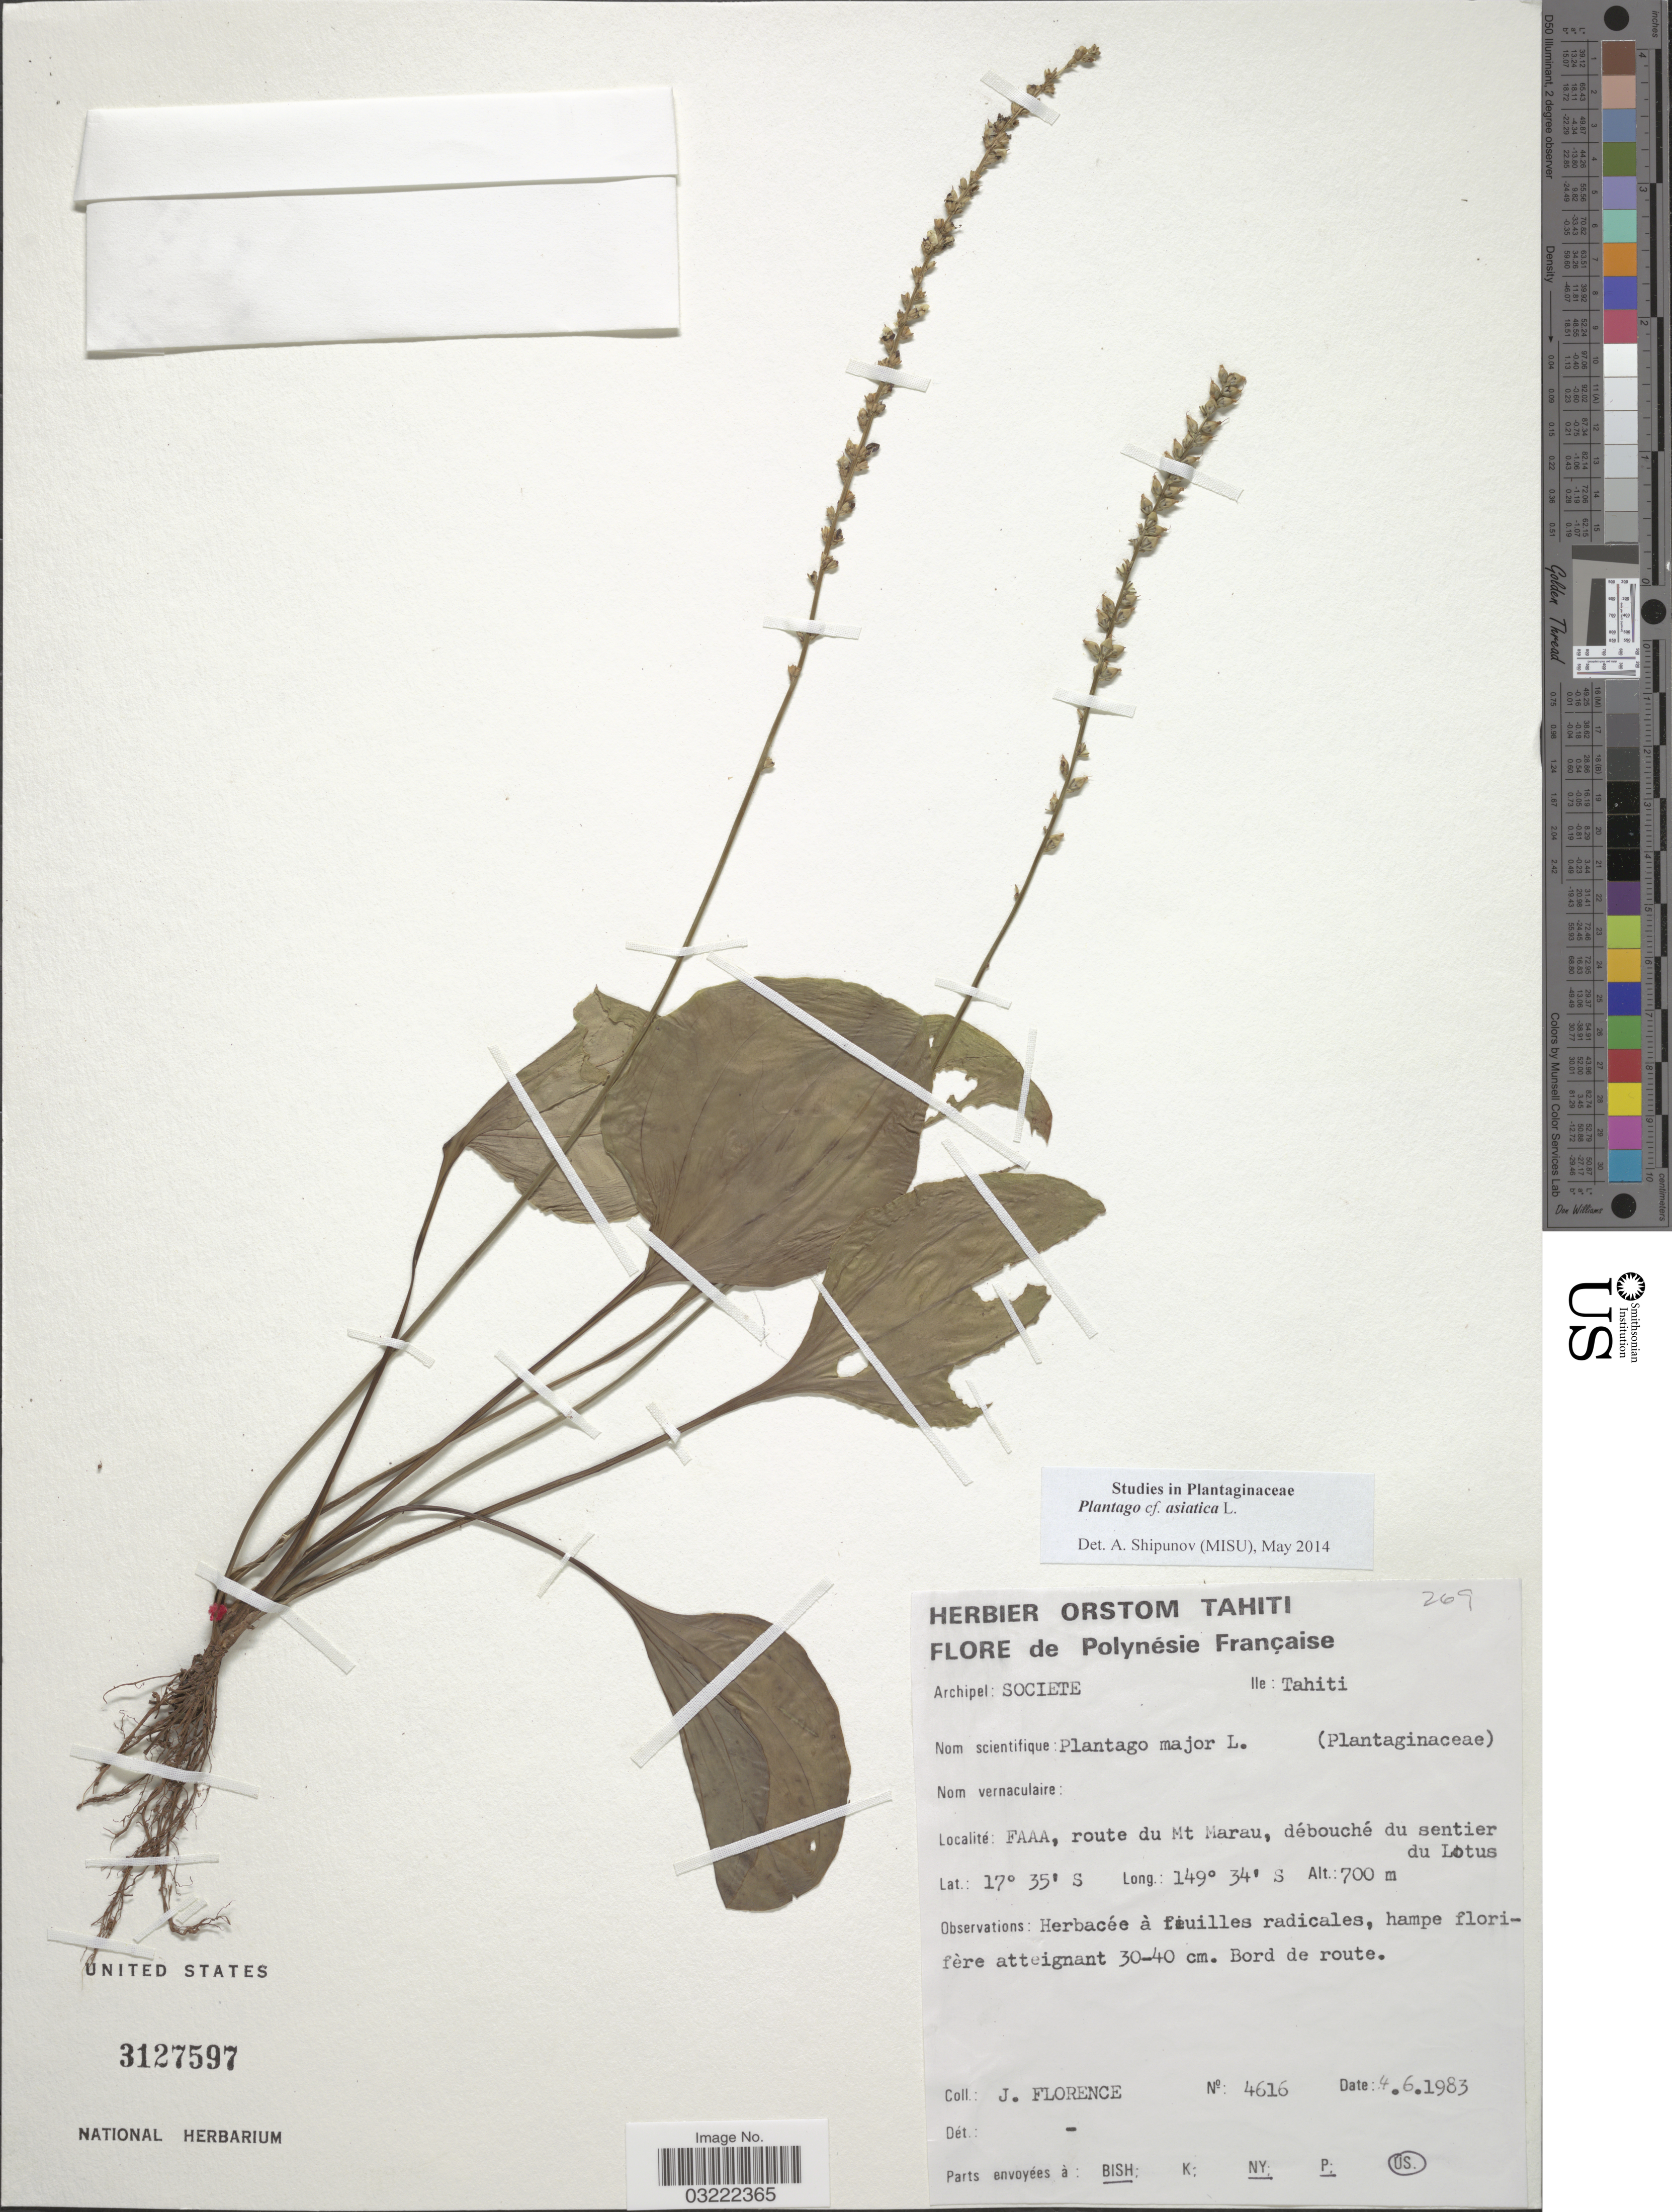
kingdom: Plantae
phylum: Tracheophyta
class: Magnoliopsida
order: Lamiales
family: Plantaginaceae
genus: Plantago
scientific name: Plantago asiatica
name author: L.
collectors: J. Florence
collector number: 4616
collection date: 1983-06-04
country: French Polynesia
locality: Archipel: Societe, Ile: Tahiti, FAAA, route du Mt Marau, débouché du sentier du Lotus.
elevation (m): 700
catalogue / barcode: US 3127597